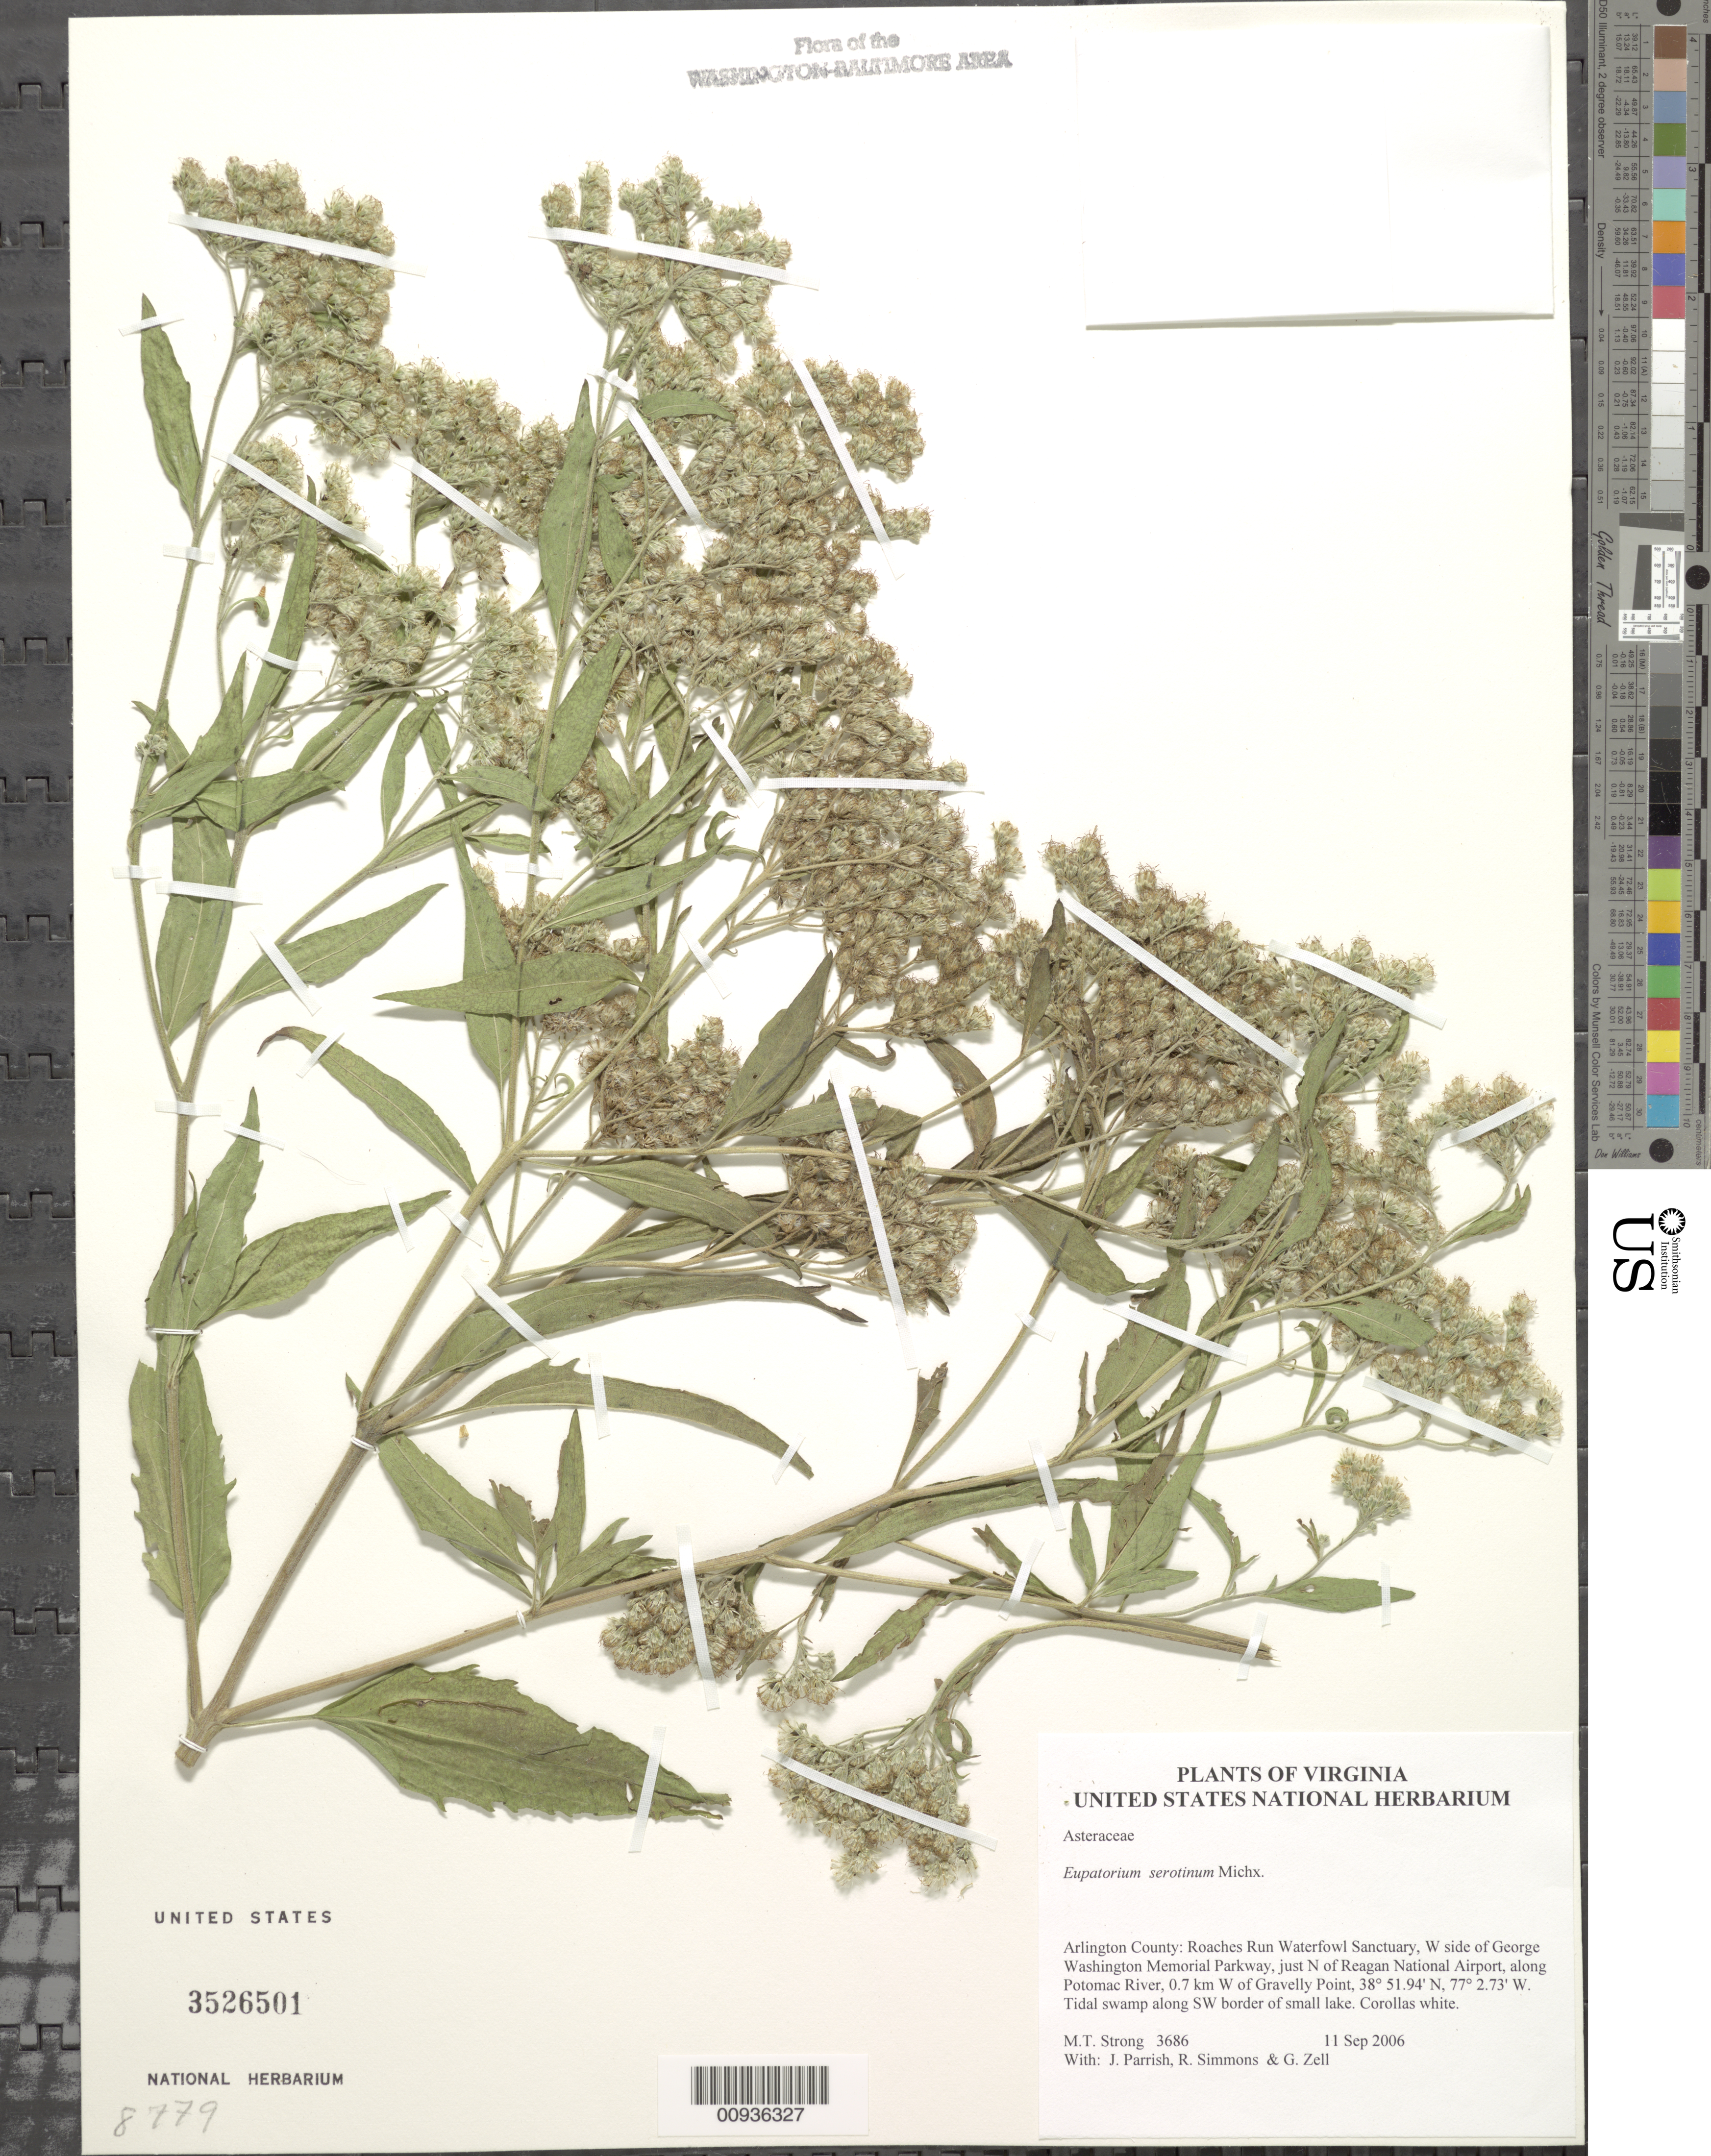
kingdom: Plantae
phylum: Tracheophyta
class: Magnoliopsida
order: Asterales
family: Asteraceae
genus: Eupatorium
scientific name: Eupatorium serotinum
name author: Michx.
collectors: M. T. Strong, J. Parrish, R. Simmons & G. Zell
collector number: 3686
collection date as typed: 11 Sep 2006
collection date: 2006-09-11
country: United States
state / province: Virginia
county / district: Arlington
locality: Roaches Run Waterfowl Sanctuary, W side of George Washington Memorial Parkway, just N of Reagan National Airport, along Potomac River, 0.7 km W of Gravelly Point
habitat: tidal swamp along SW border of small lake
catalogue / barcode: US 3526501